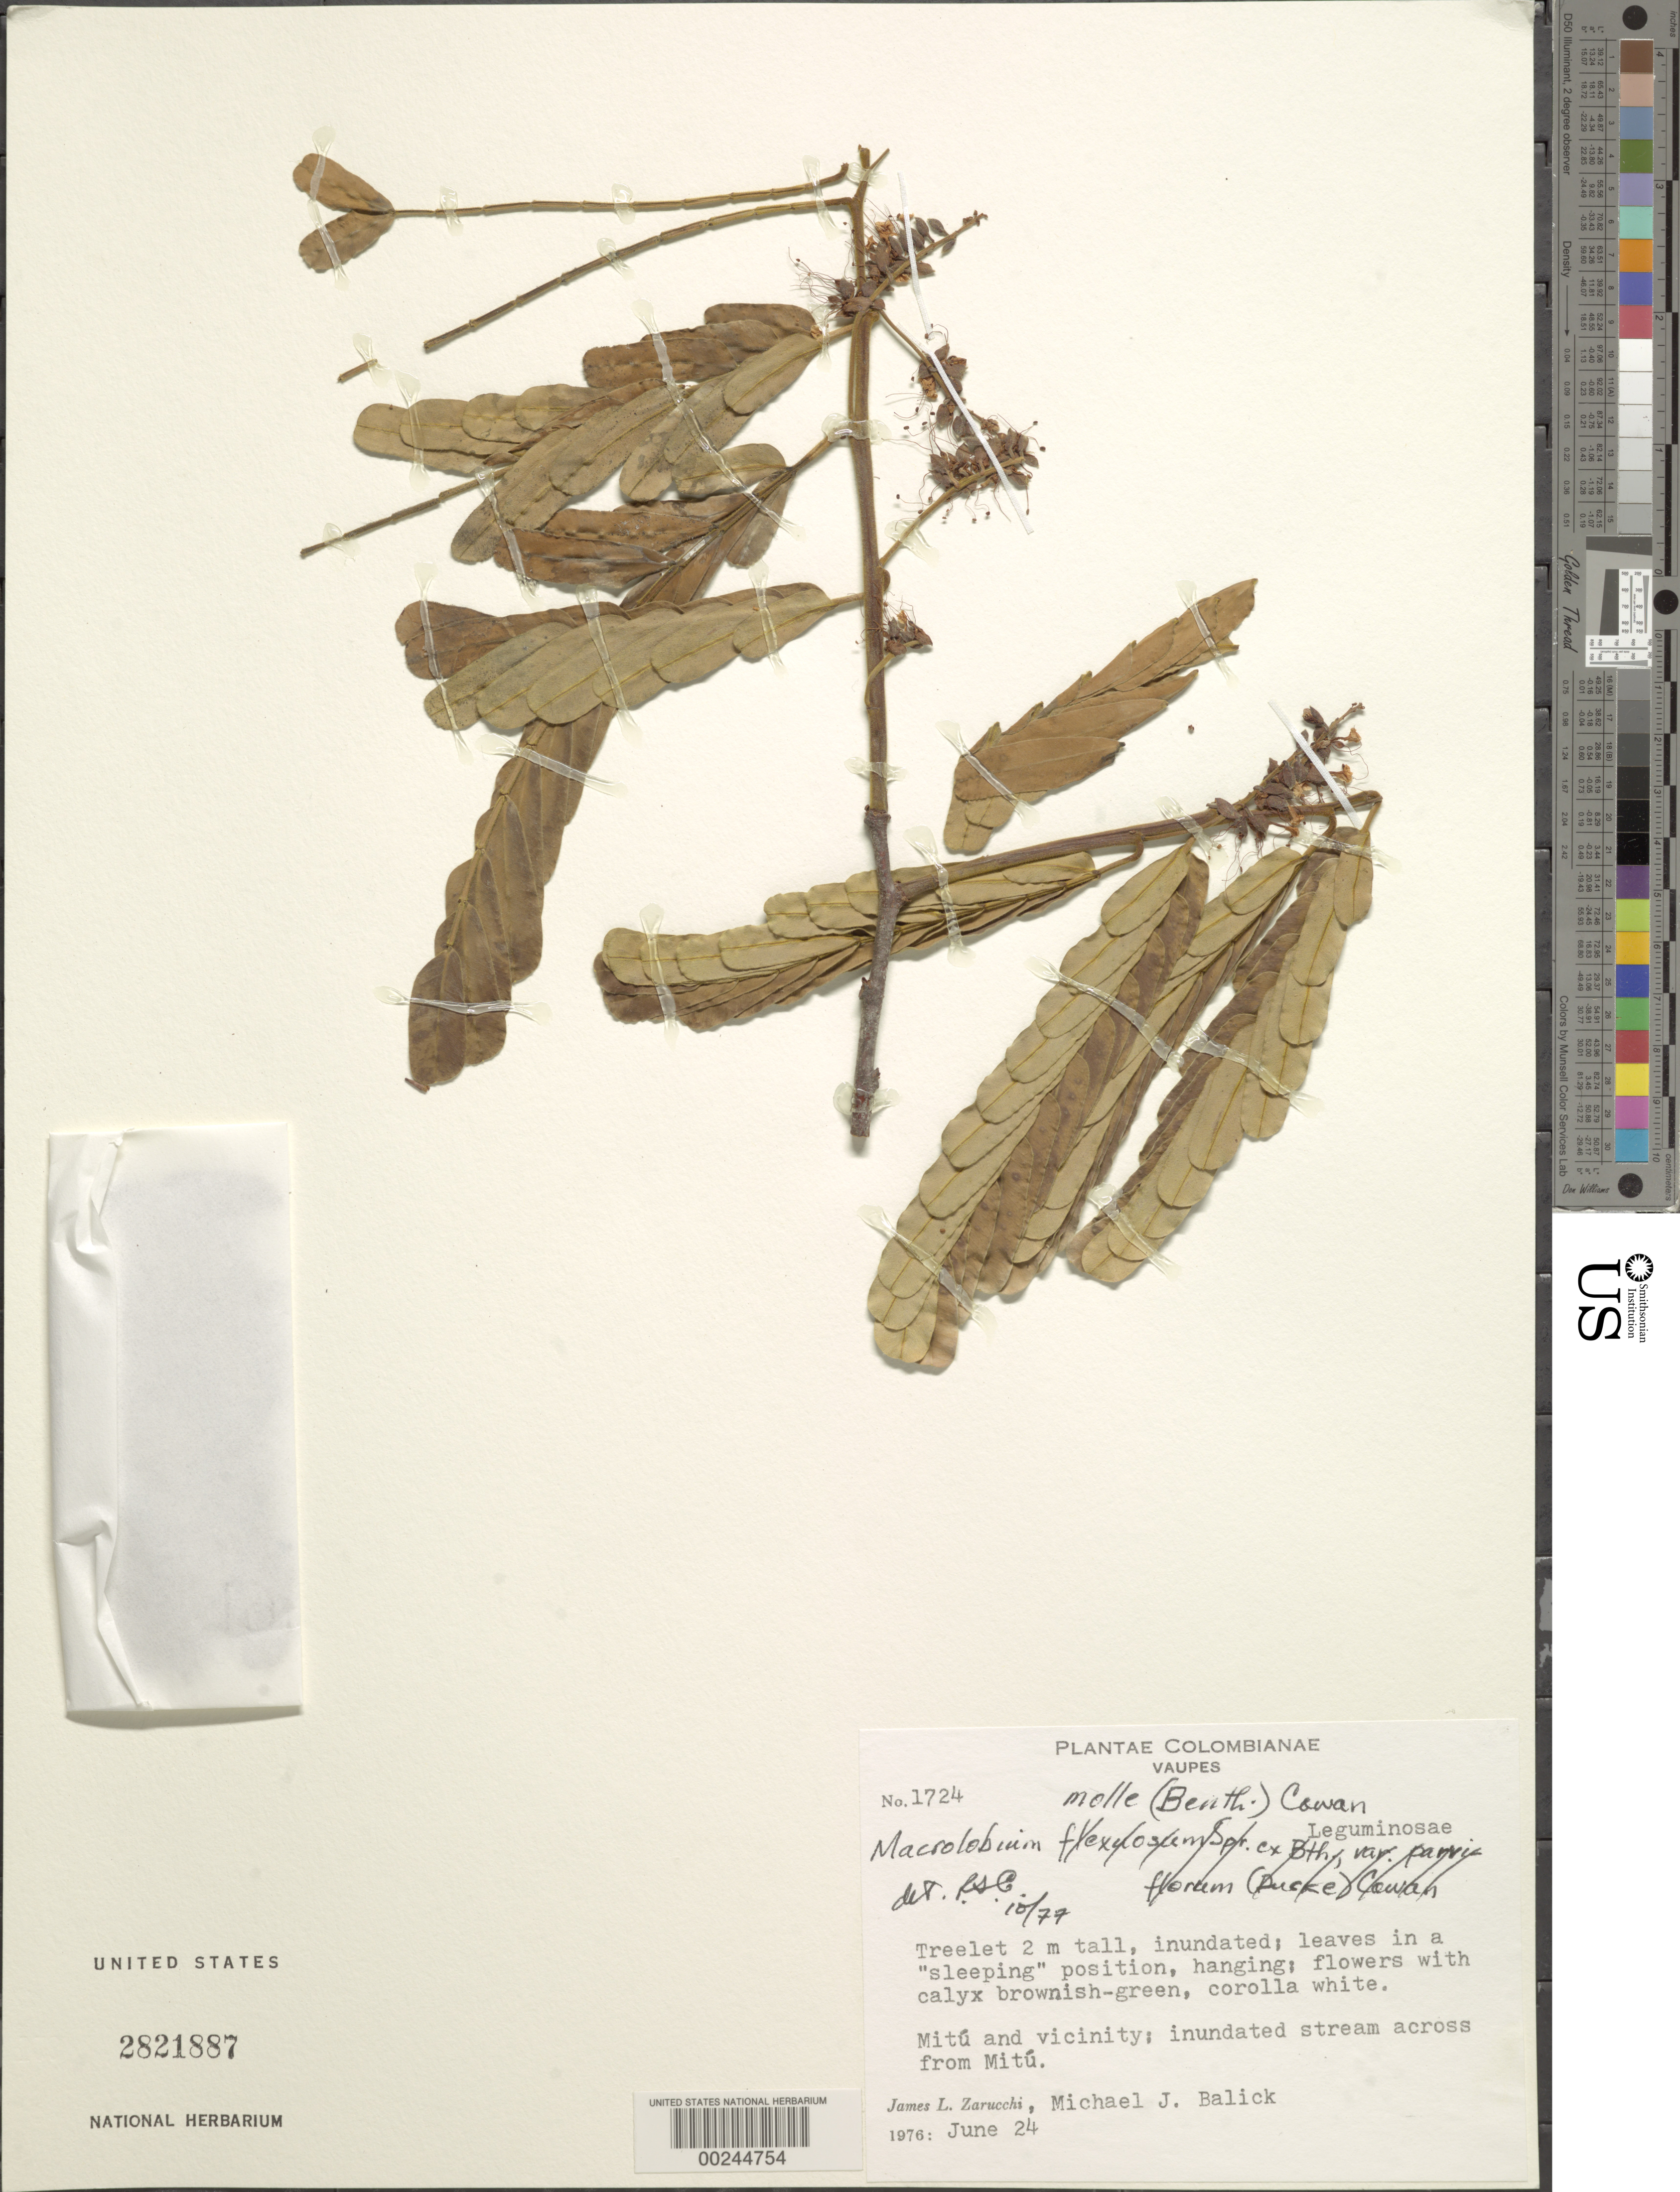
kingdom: Plantae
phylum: Tracheophyta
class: Magnoliopsida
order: Fabales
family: Fabaceae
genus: Macrolobium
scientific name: Macrolobium molle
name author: (Benth.) R.S. Cowan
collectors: J. L. Zarucchi & M. J. Balick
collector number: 1724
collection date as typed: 24 Jun 1976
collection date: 1976-06-24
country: Colombia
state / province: Vaupés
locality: Mitu and vicinity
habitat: Inundated stream across from mitu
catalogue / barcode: US 2821887